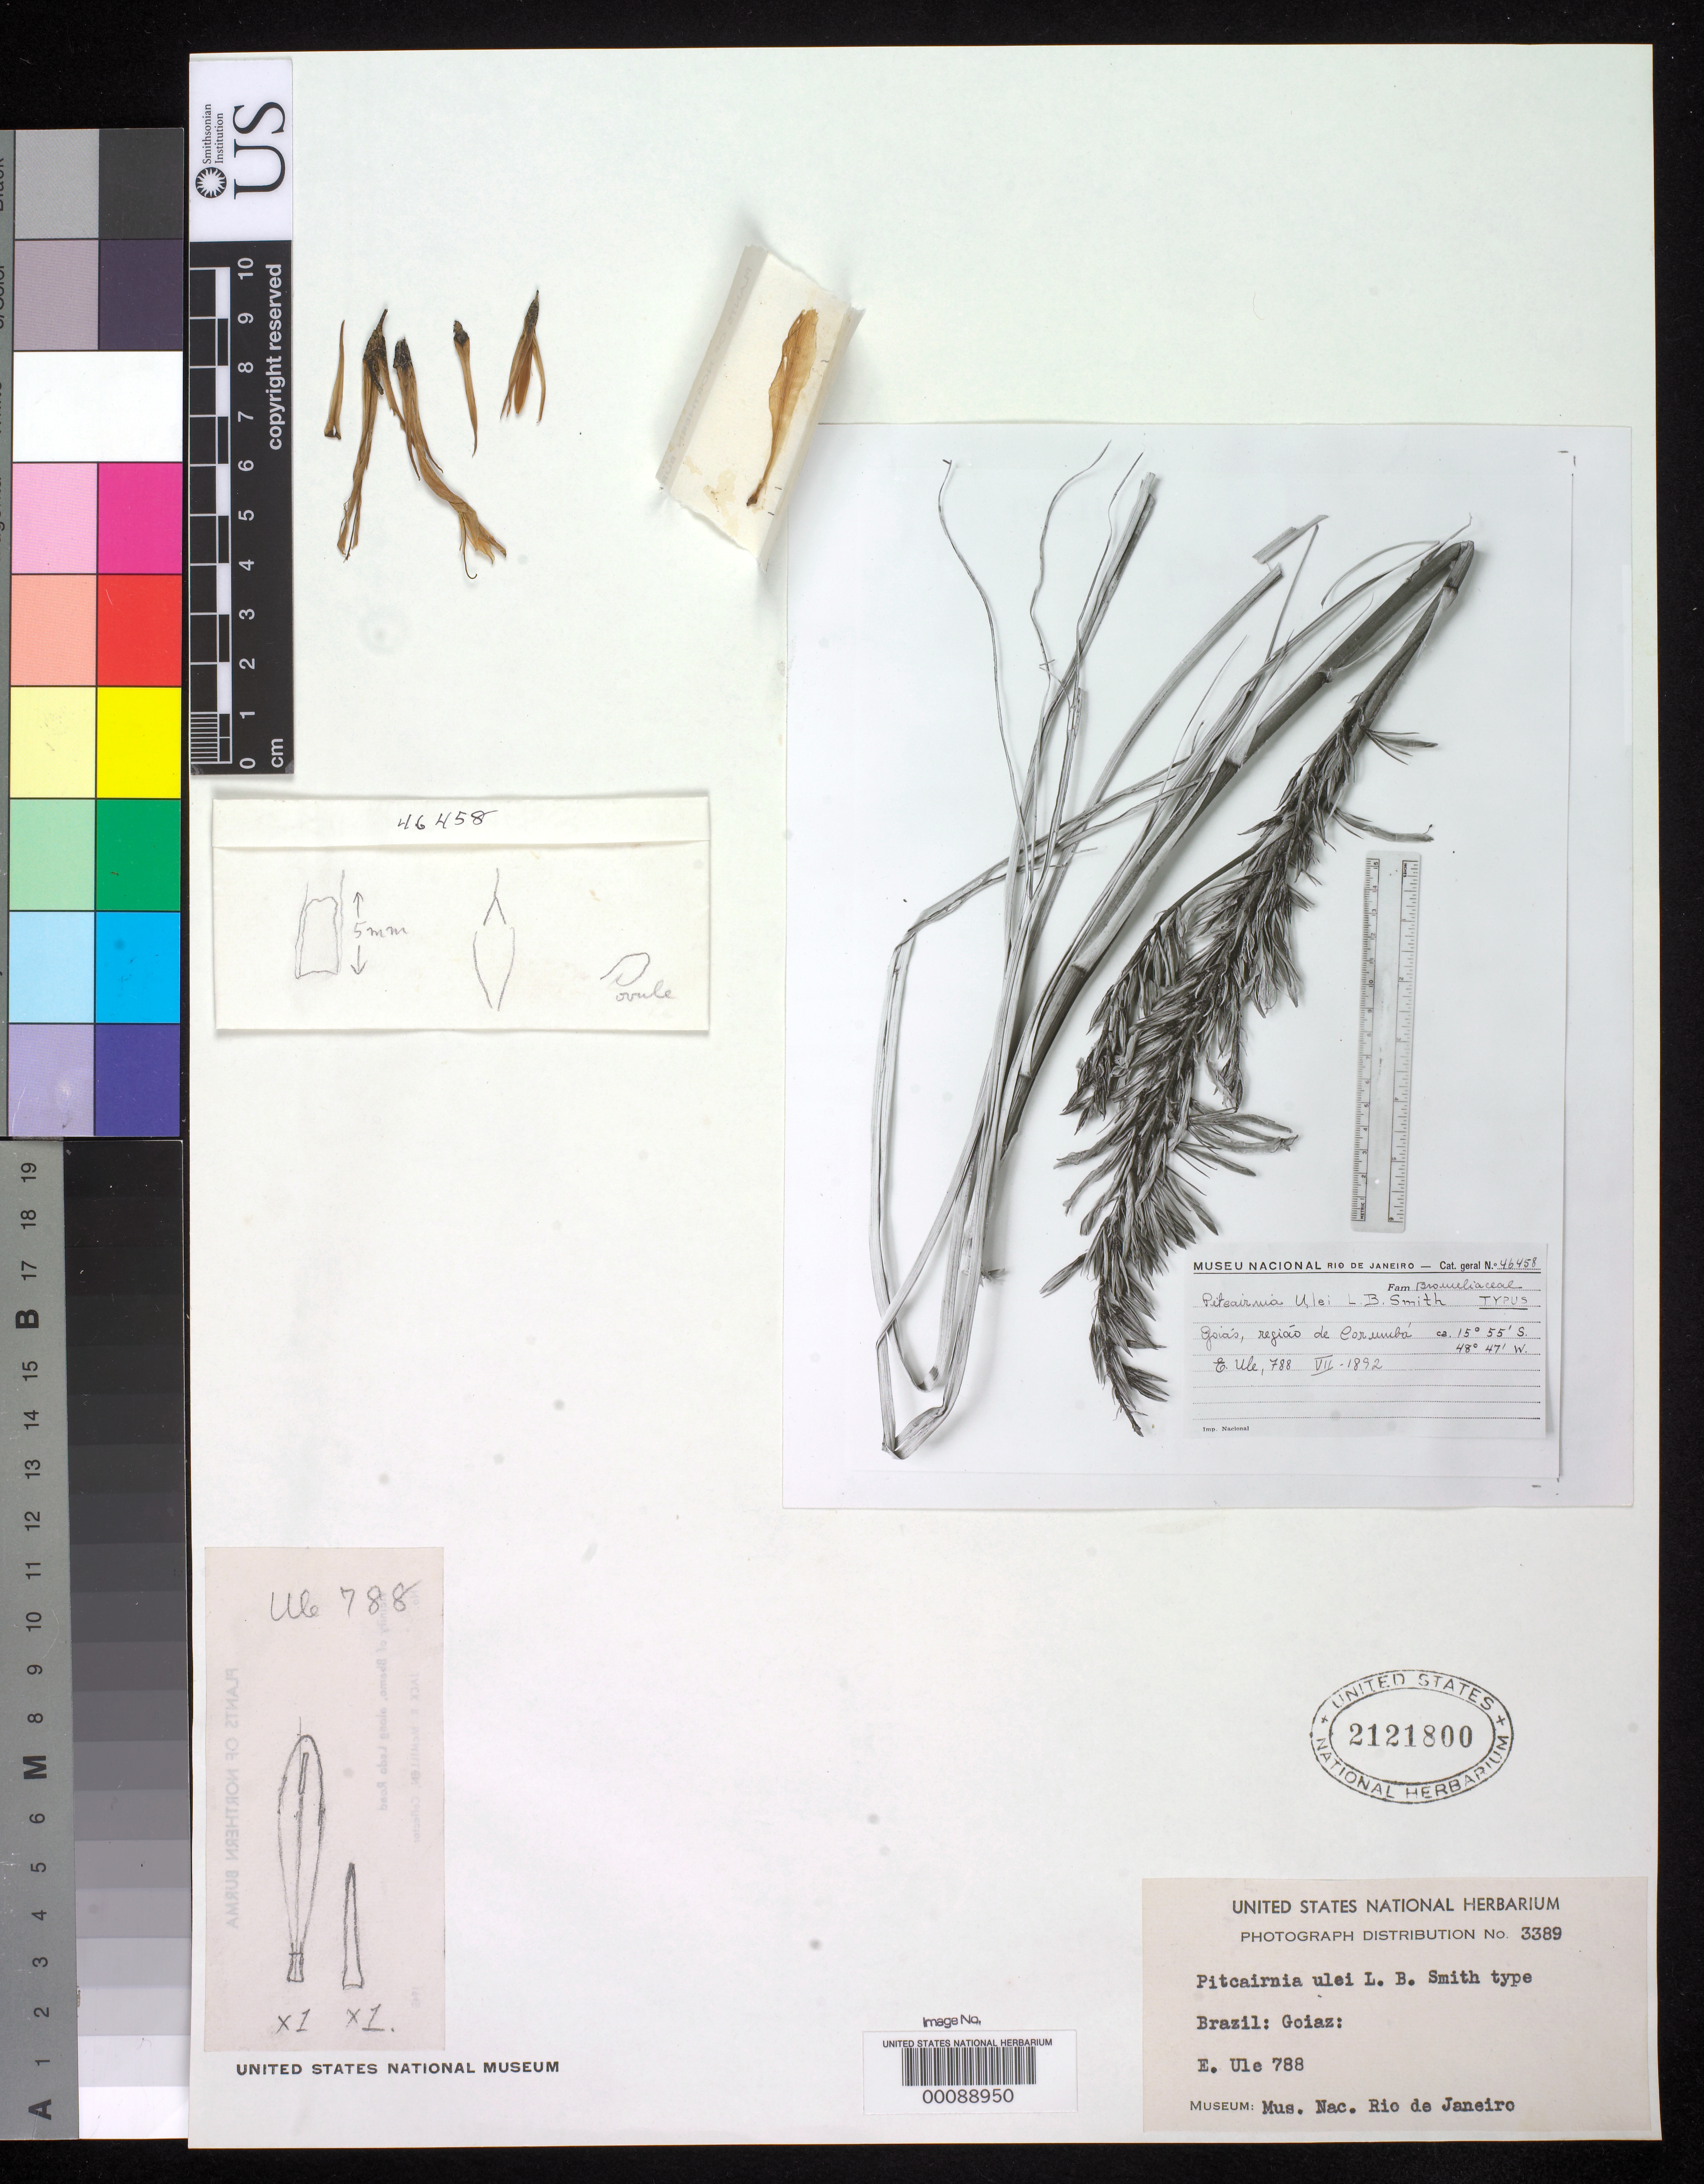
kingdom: Plantae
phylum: Tracheophyta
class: Liliopsida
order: Poales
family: Bromeliaceae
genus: Pitcairnia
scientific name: Pitcairnia ulei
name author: L.B. Sm.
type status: Type Fragment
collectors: E. H. Ule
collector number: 788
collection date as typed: Jul 1892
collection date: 1892-07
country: Brazil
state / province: Goiás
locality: Corumba.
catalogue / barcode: US 2121800